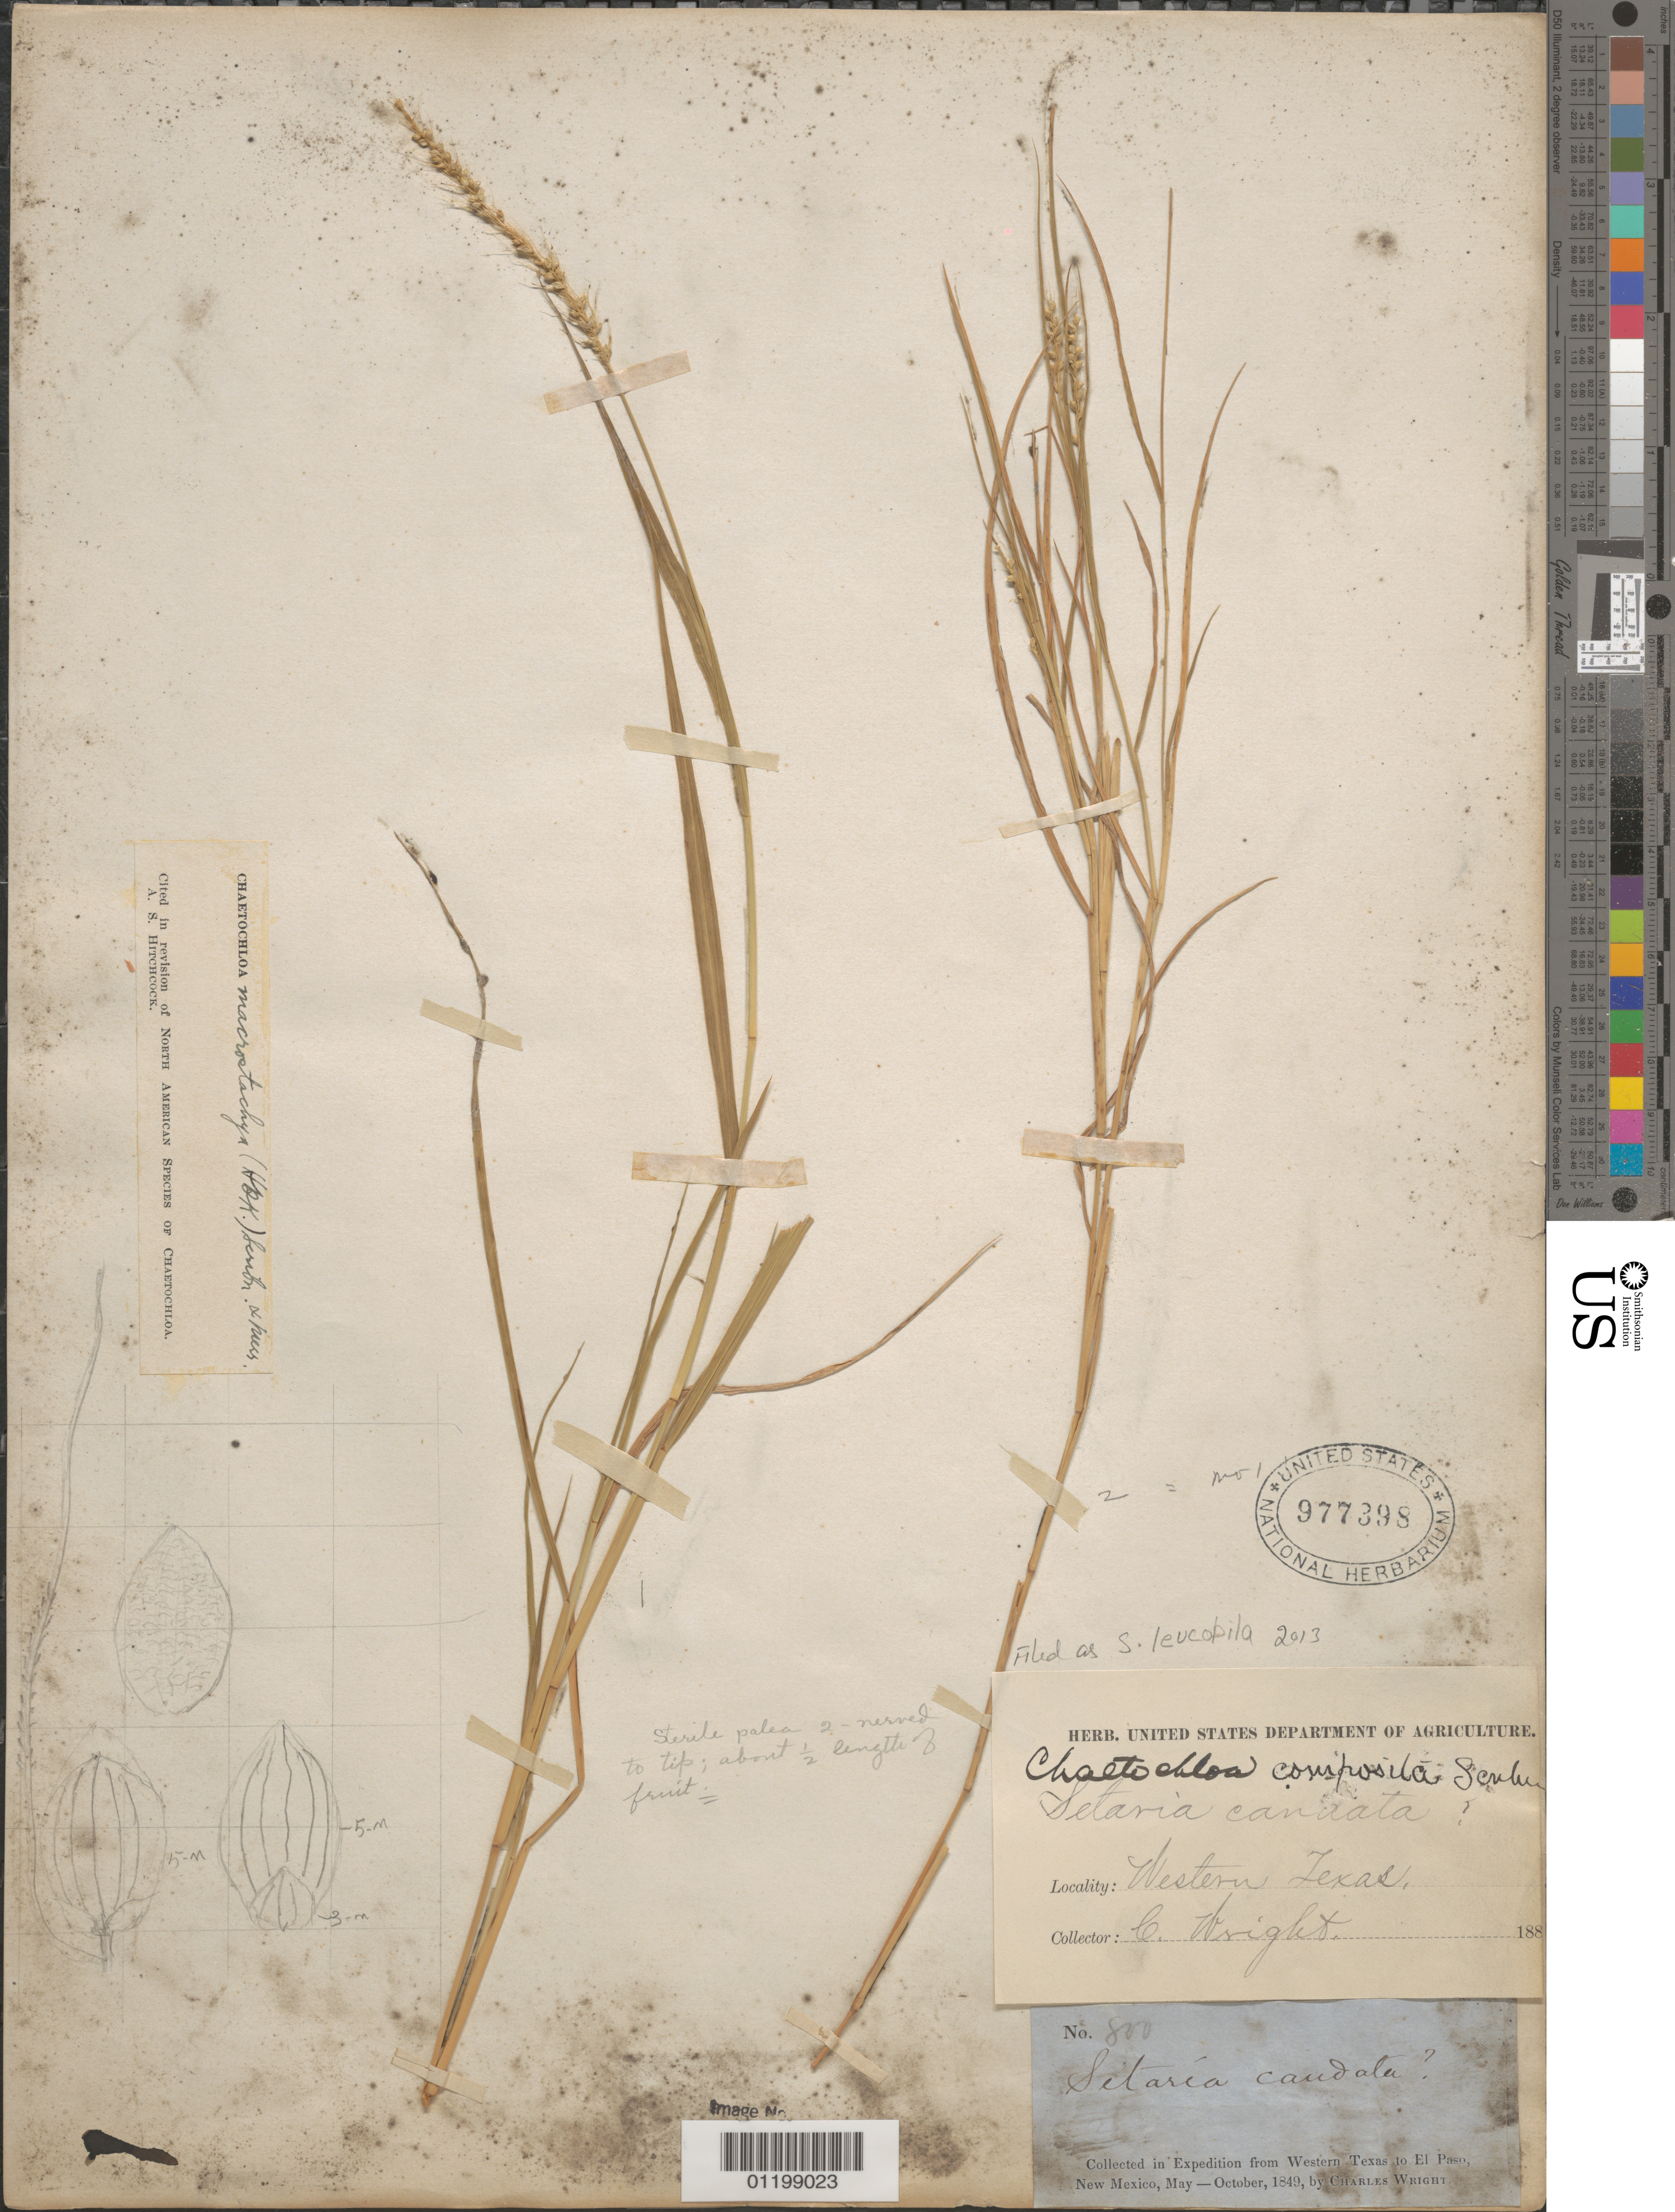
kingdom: Plantae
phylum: Tracheophyta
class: Liliopsida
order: Poales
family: Poaceae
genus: Setaria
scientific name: Setaria leucopila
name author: (Scribn. & Merr.) K. Schum.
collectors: C. Wright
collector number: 800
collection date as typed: May 1849 to -- Oct 1849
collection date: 1849-05/1849-10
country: United States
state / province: New Mexico / Texas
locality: W Texas to El Paso, New Mexico.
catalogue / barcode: US 977398